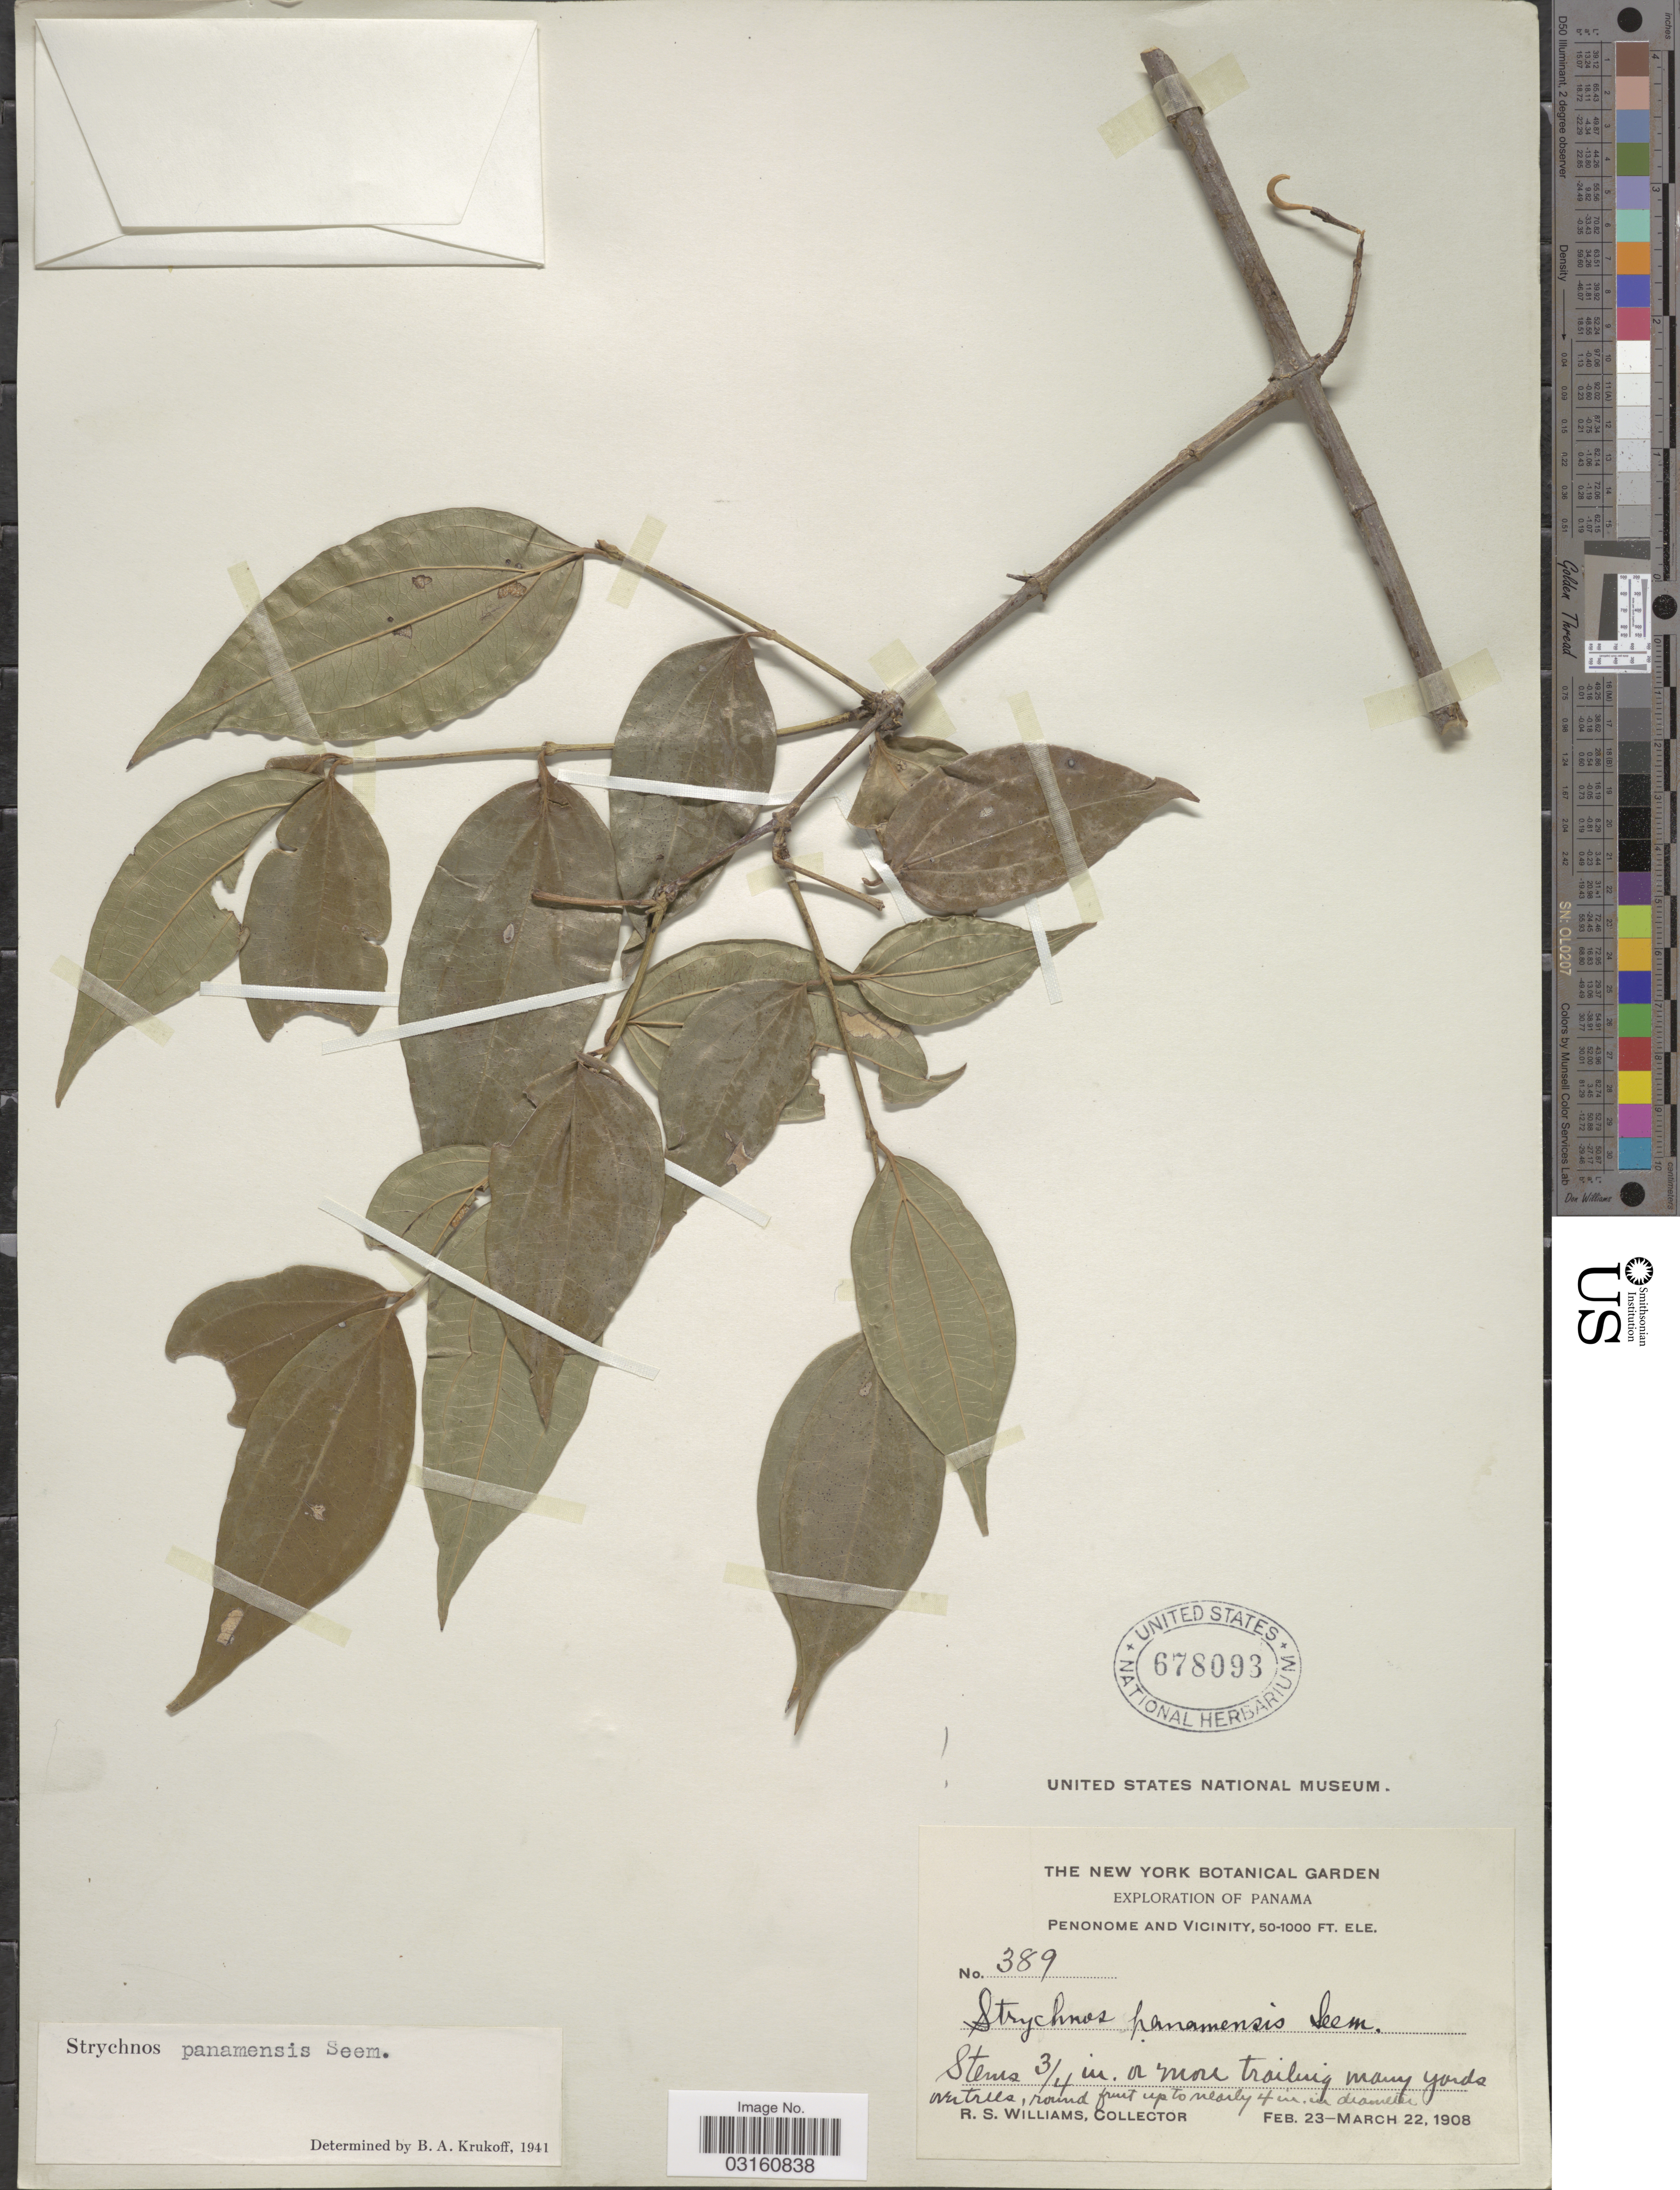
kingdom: Plantae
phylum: Tracheophyta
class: Magnoliopsida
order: Gentianales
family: Loganiaceae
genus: Strychnos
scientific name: Strychnos panamensis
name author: Seem.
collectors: R. S. Williams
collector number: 389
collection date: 1908-02-23/1908-03-22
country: Panama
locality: Penonome and Vicinity.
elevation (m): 15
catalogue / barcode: US 678093